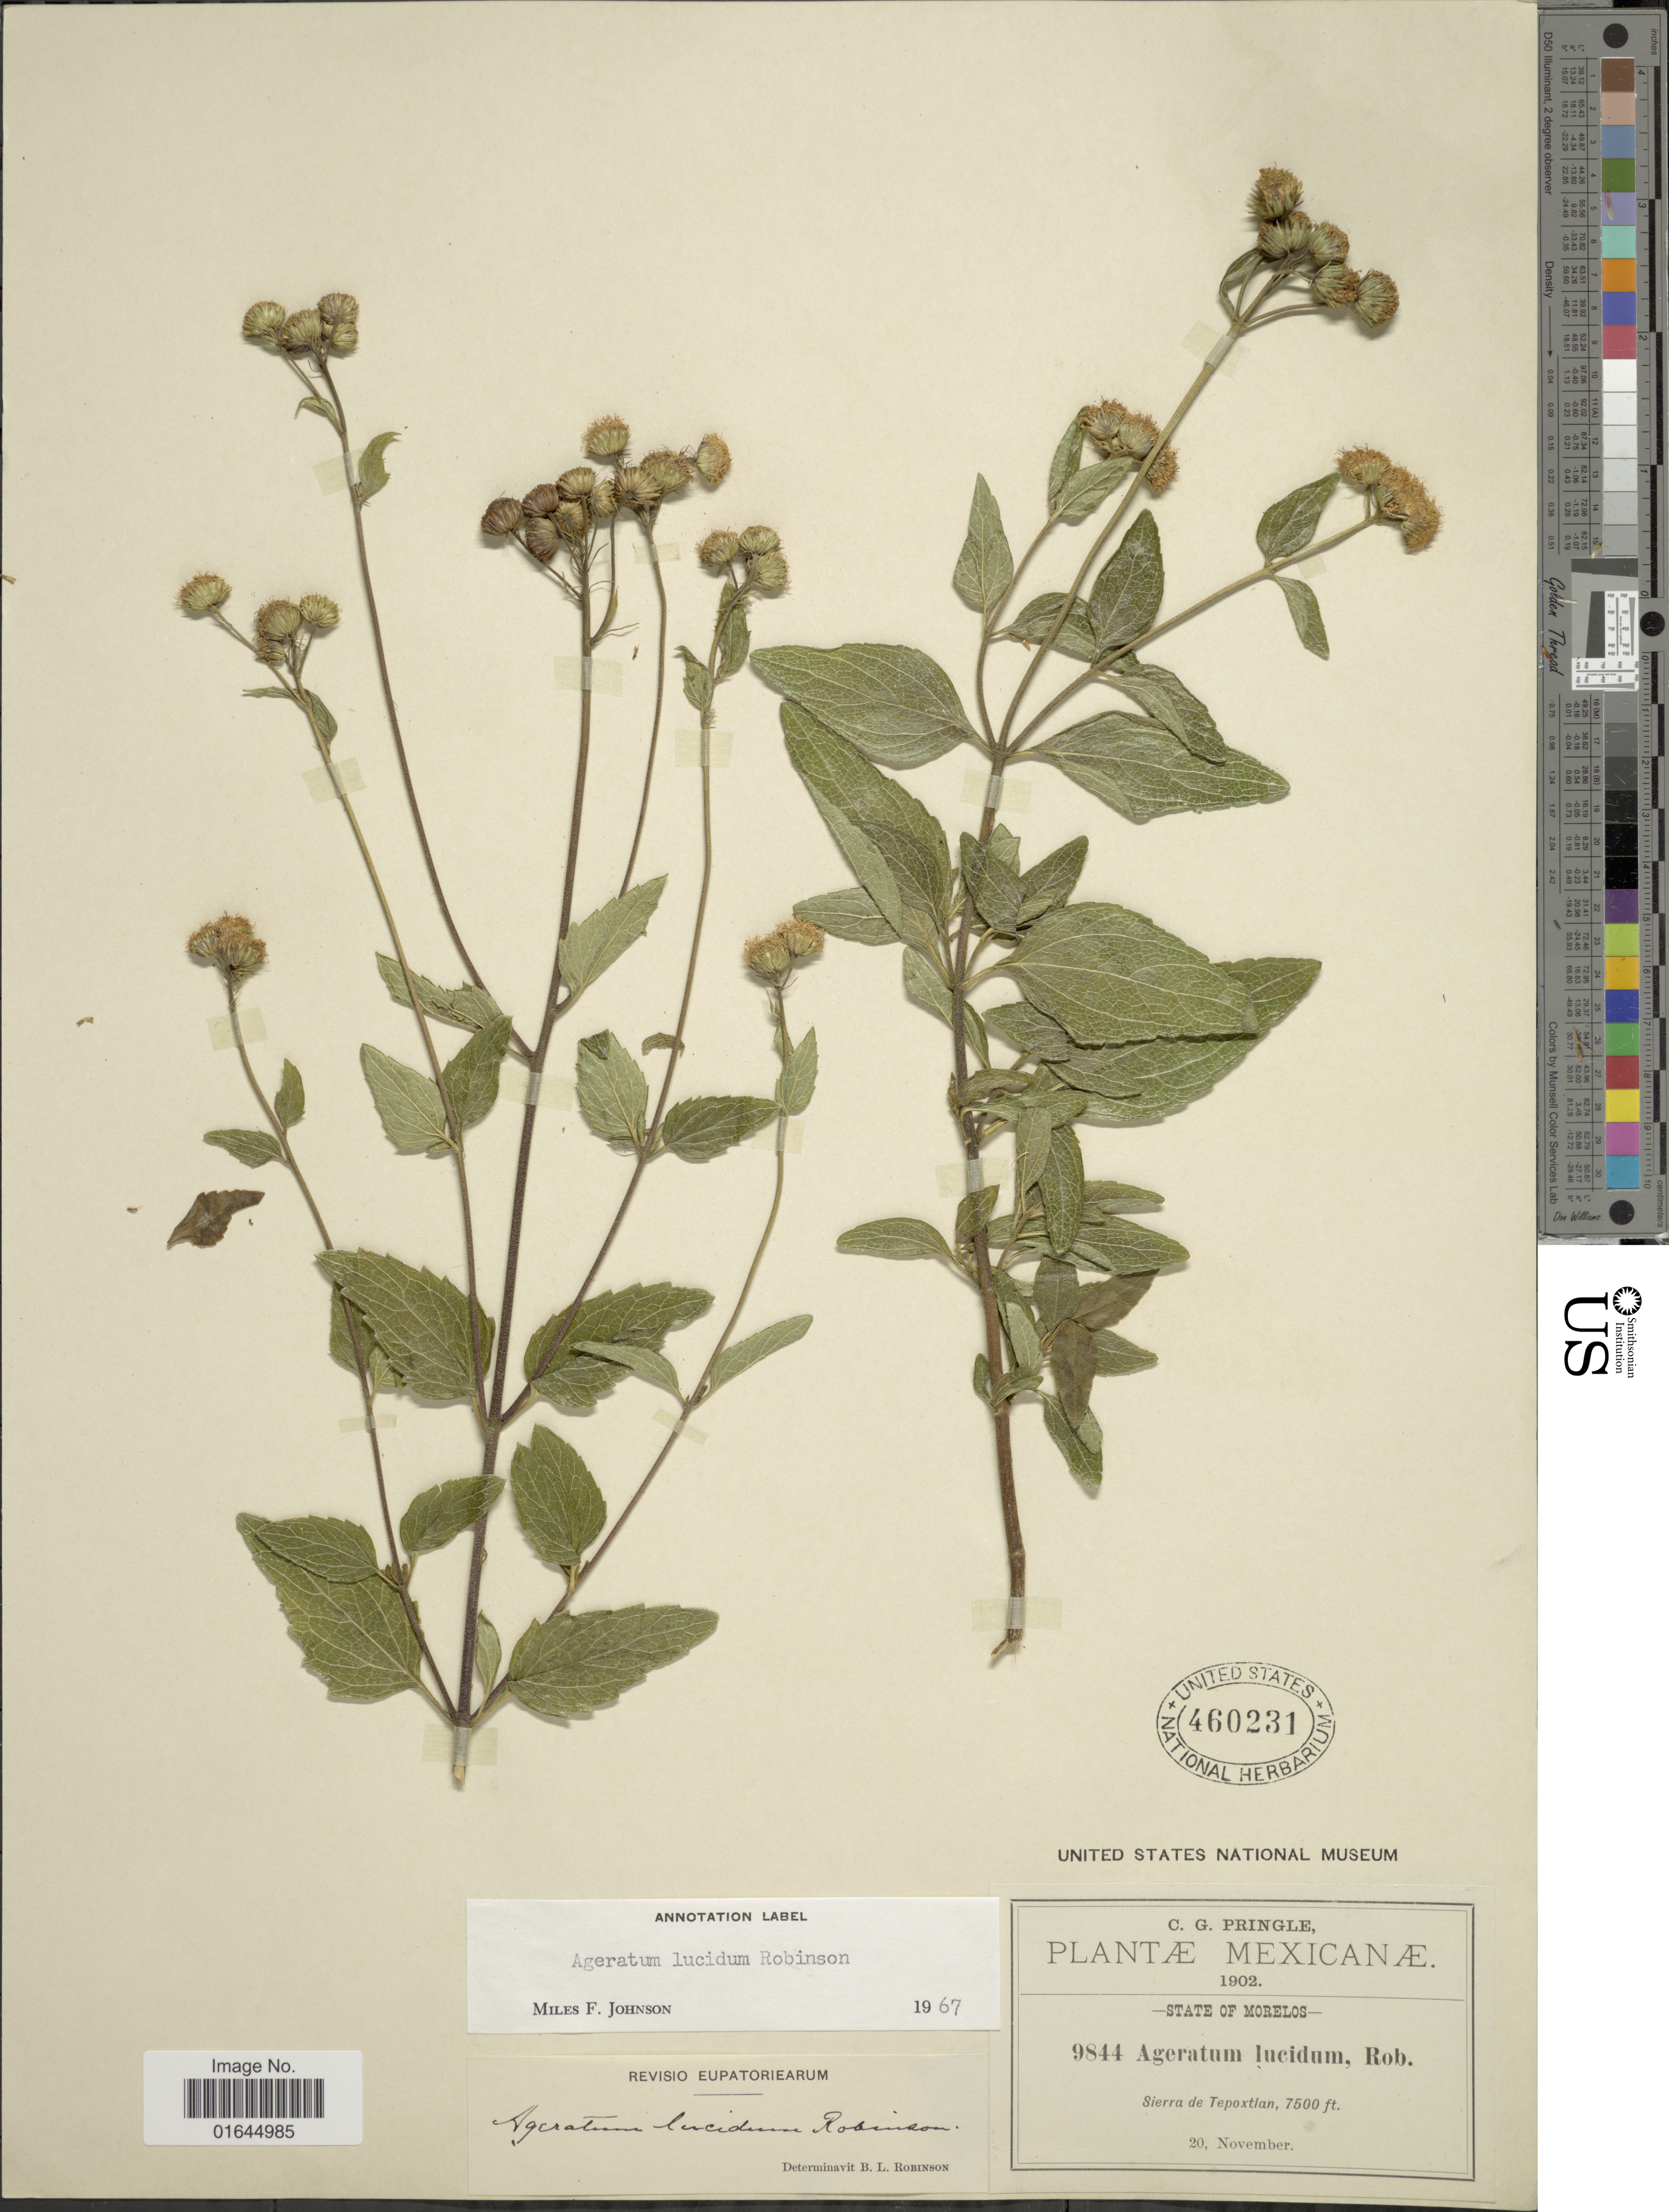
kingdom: Plantae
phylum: Tracheophyta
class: Magnoliopsida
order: Asterales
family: Asteraceae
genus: Ageratum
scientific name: Ageratum lucidum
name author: B.L. Rob.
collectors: C. Prinlge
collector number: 9844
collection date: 1902-11-20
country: Mexico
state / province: Morelos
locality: Sierra de Tepoxtlan.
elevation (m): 2286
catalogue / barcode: US 460231